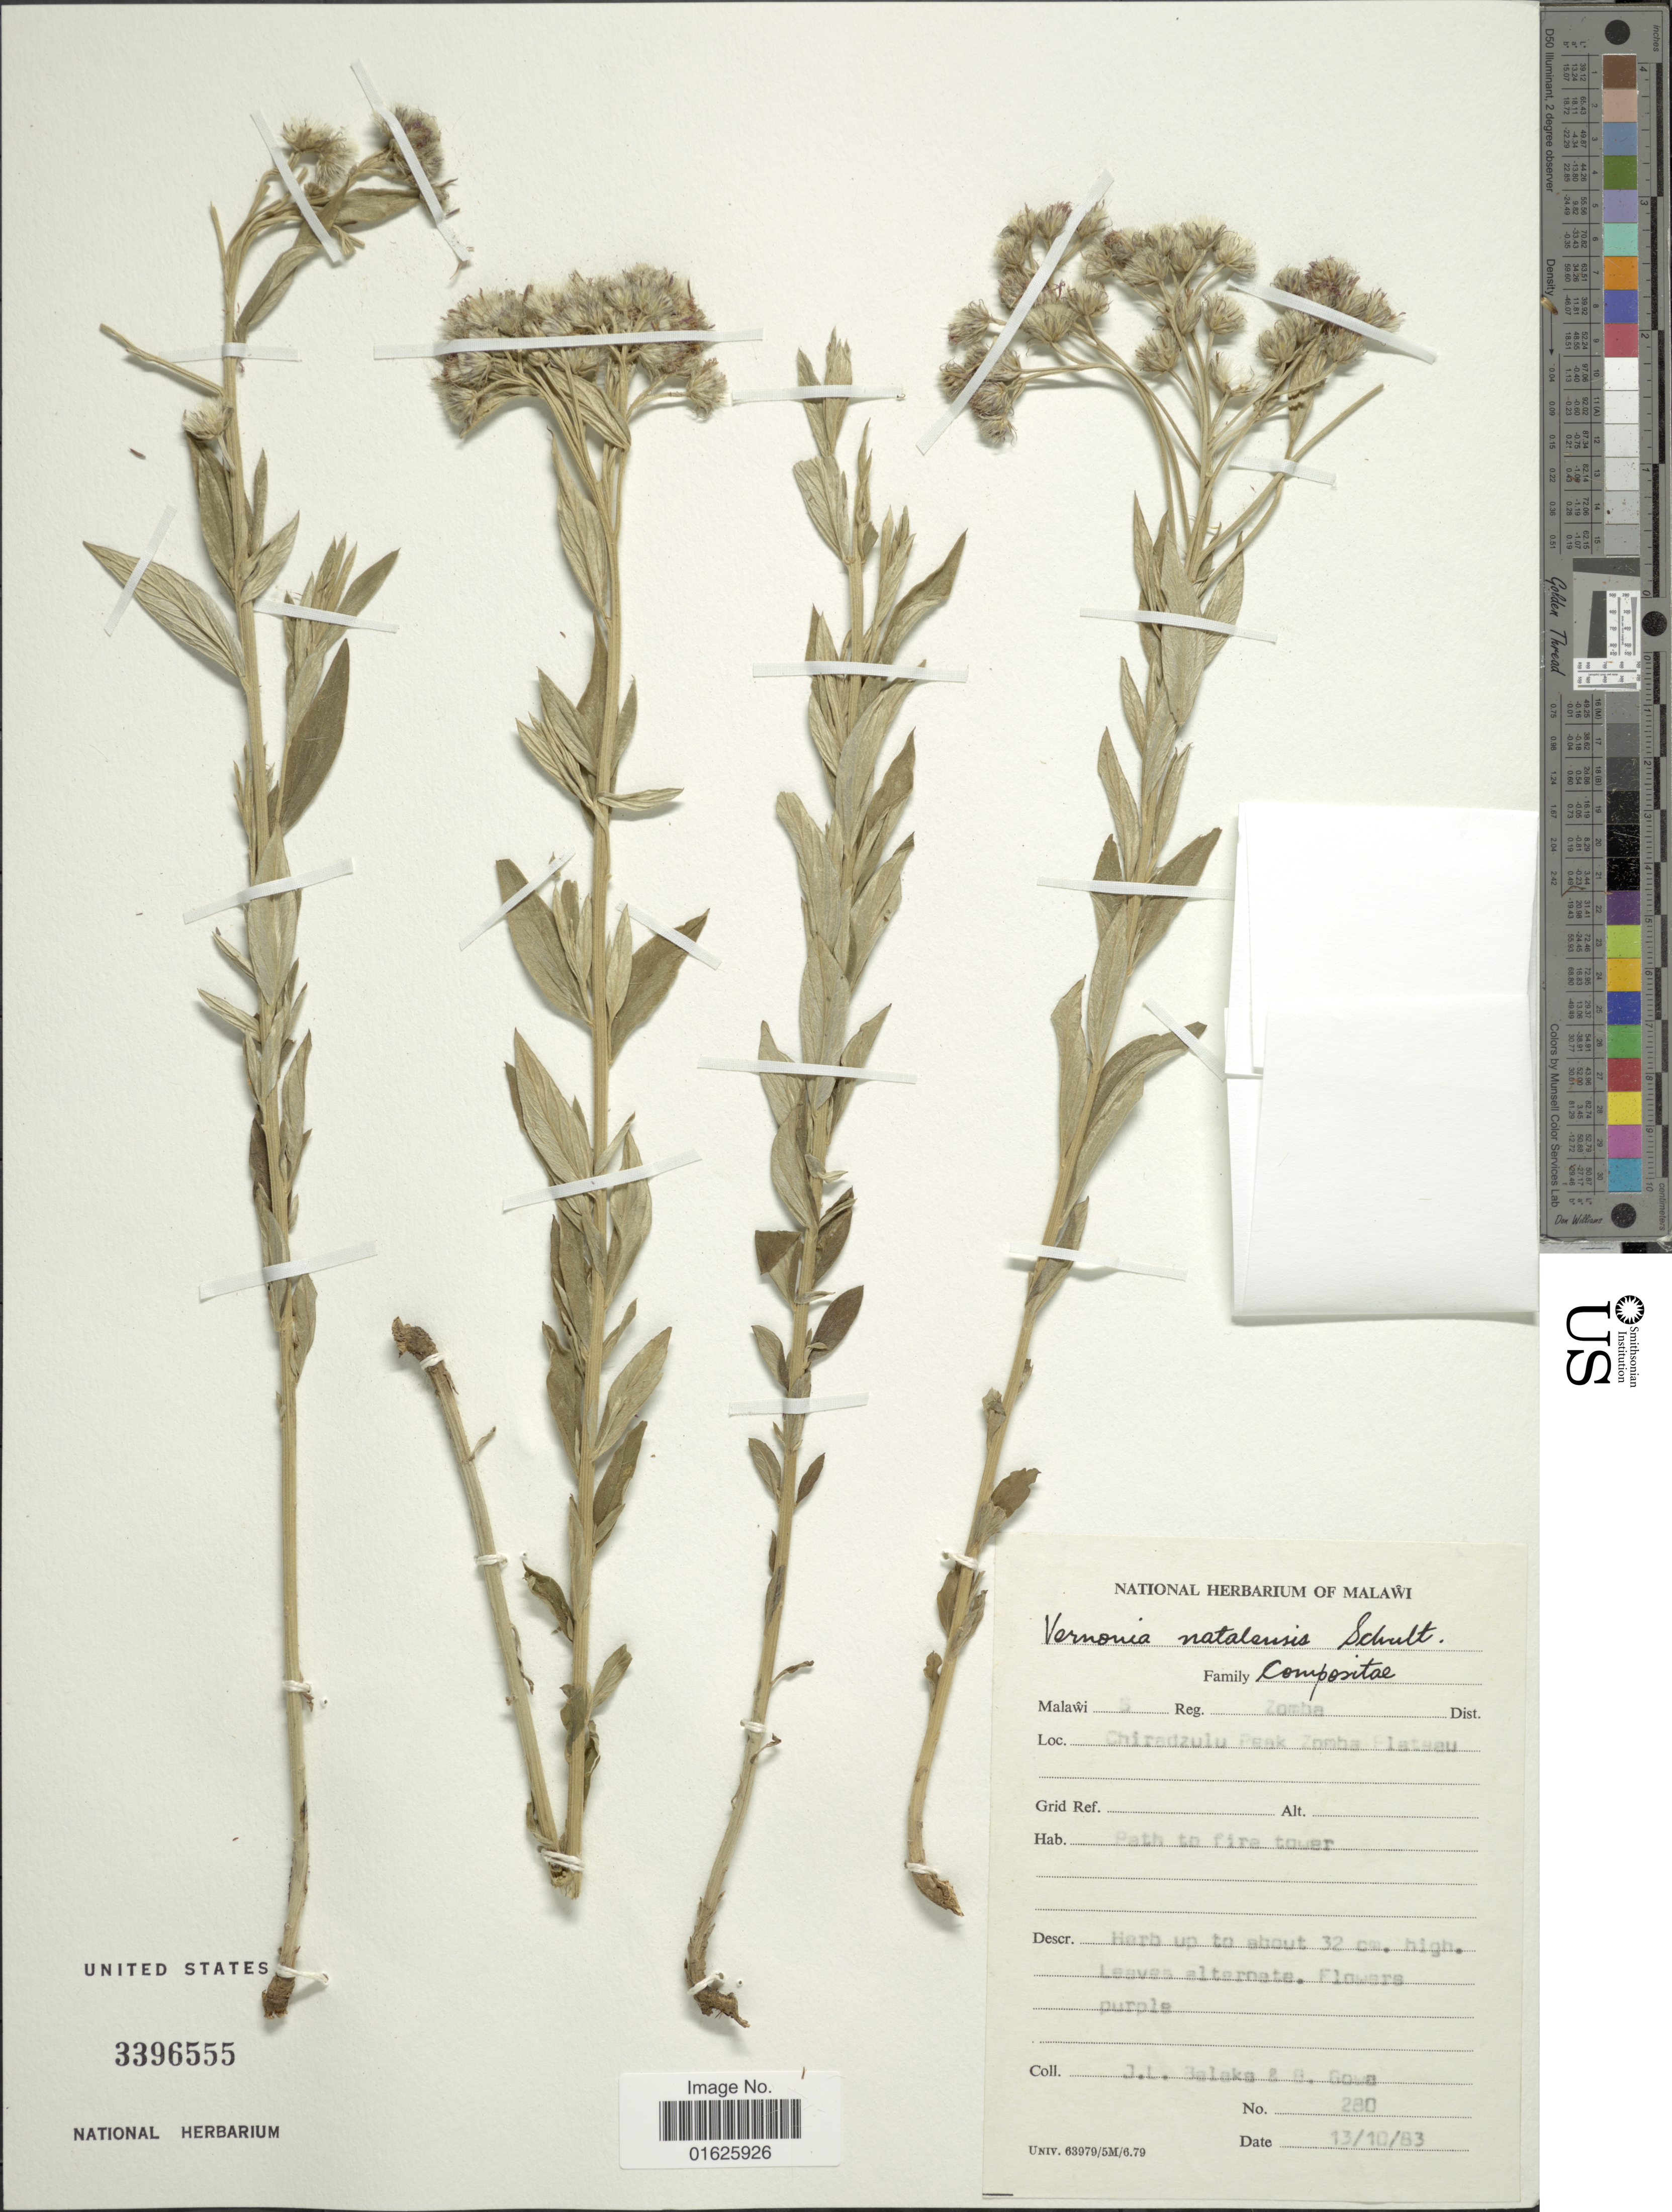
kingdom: Plantae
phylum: Tracheophyta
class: Magnoliopsida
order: Asterales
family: Asteraceae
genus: Hilliardiella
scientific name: Hilliardiella aristata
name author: (DC.) H. Rob.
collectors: J. Balaka & B. Gowa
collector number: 280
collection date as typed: Transcribed d/m/y: 13/10/83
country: Malawi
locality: Malawi S, Reg Zomba Dist, Chiradzulu Peak Zomba Plateau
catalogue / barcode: US 3396555